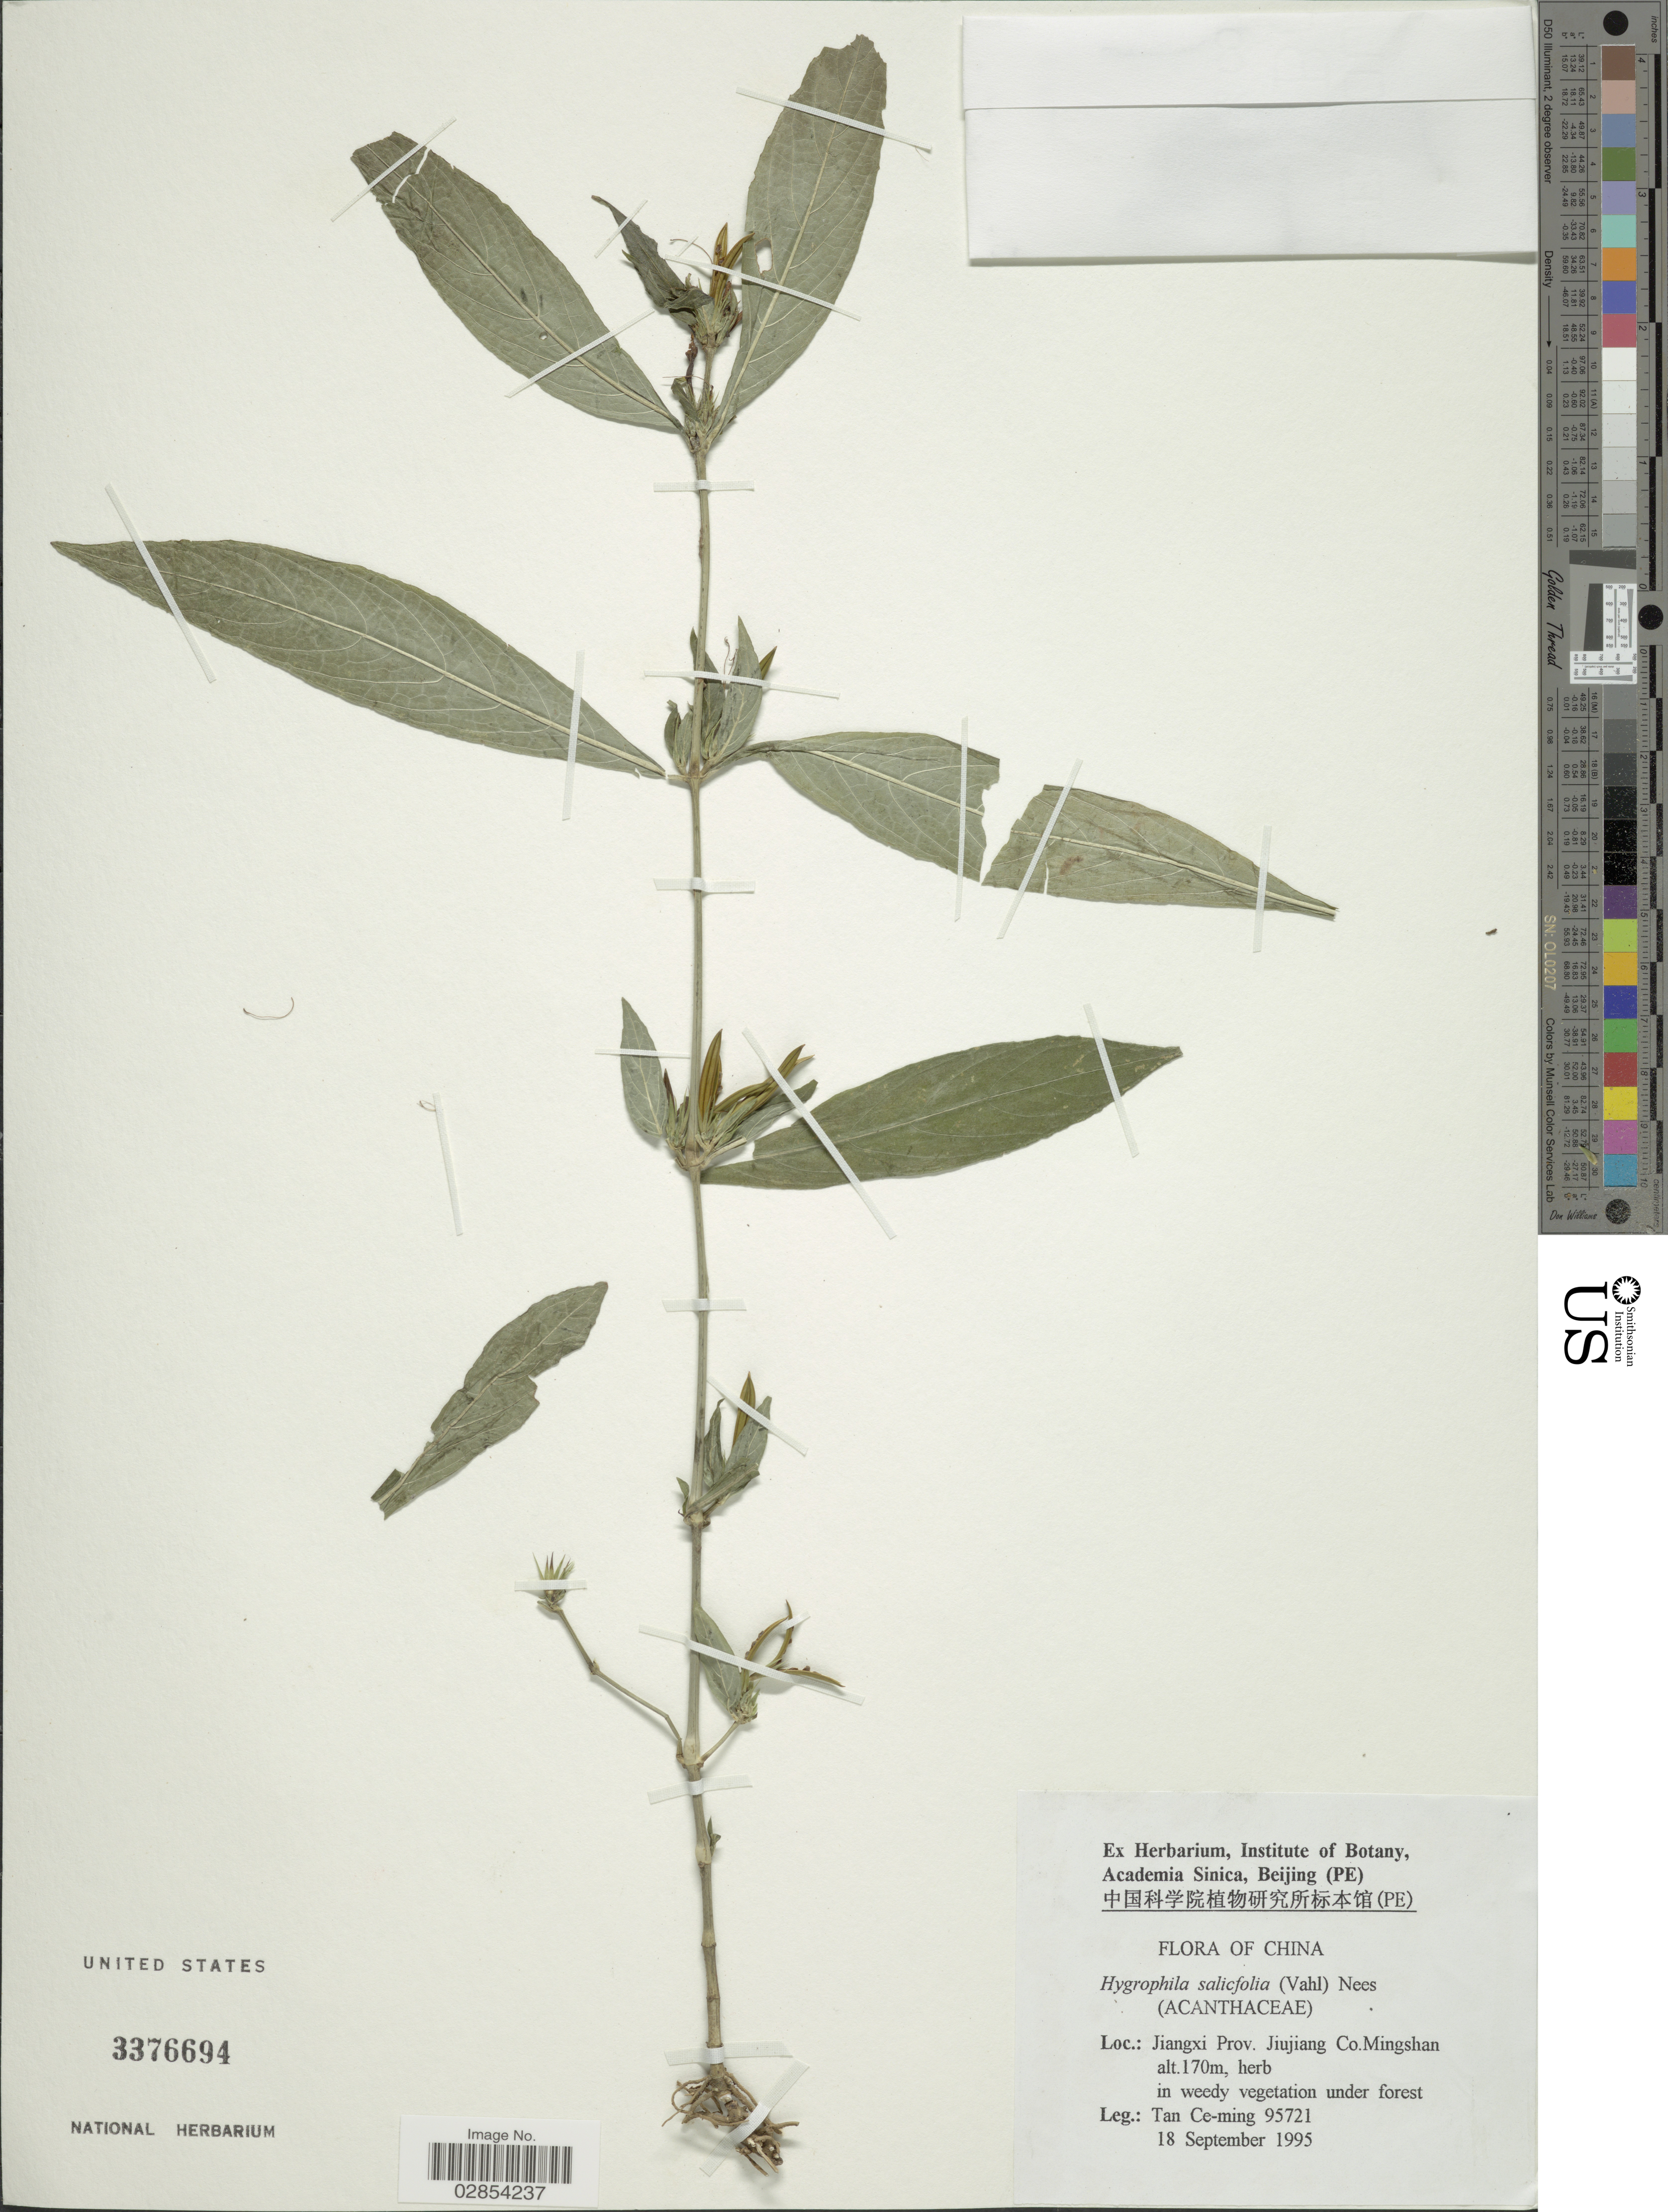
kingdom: Plantae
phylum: Tracheophyta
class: Magnoliopsida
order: Lamiales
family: Acanthaceae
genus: Hygrophila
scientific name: Hygrophila salicifolia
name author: (Vahl) Nees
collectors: T. Ce-ming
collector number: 95721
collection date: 1995-09-18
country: China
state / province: Jiangxi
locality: Jujiang Co.Mingshan.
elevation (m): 170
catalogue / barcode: US 3376694